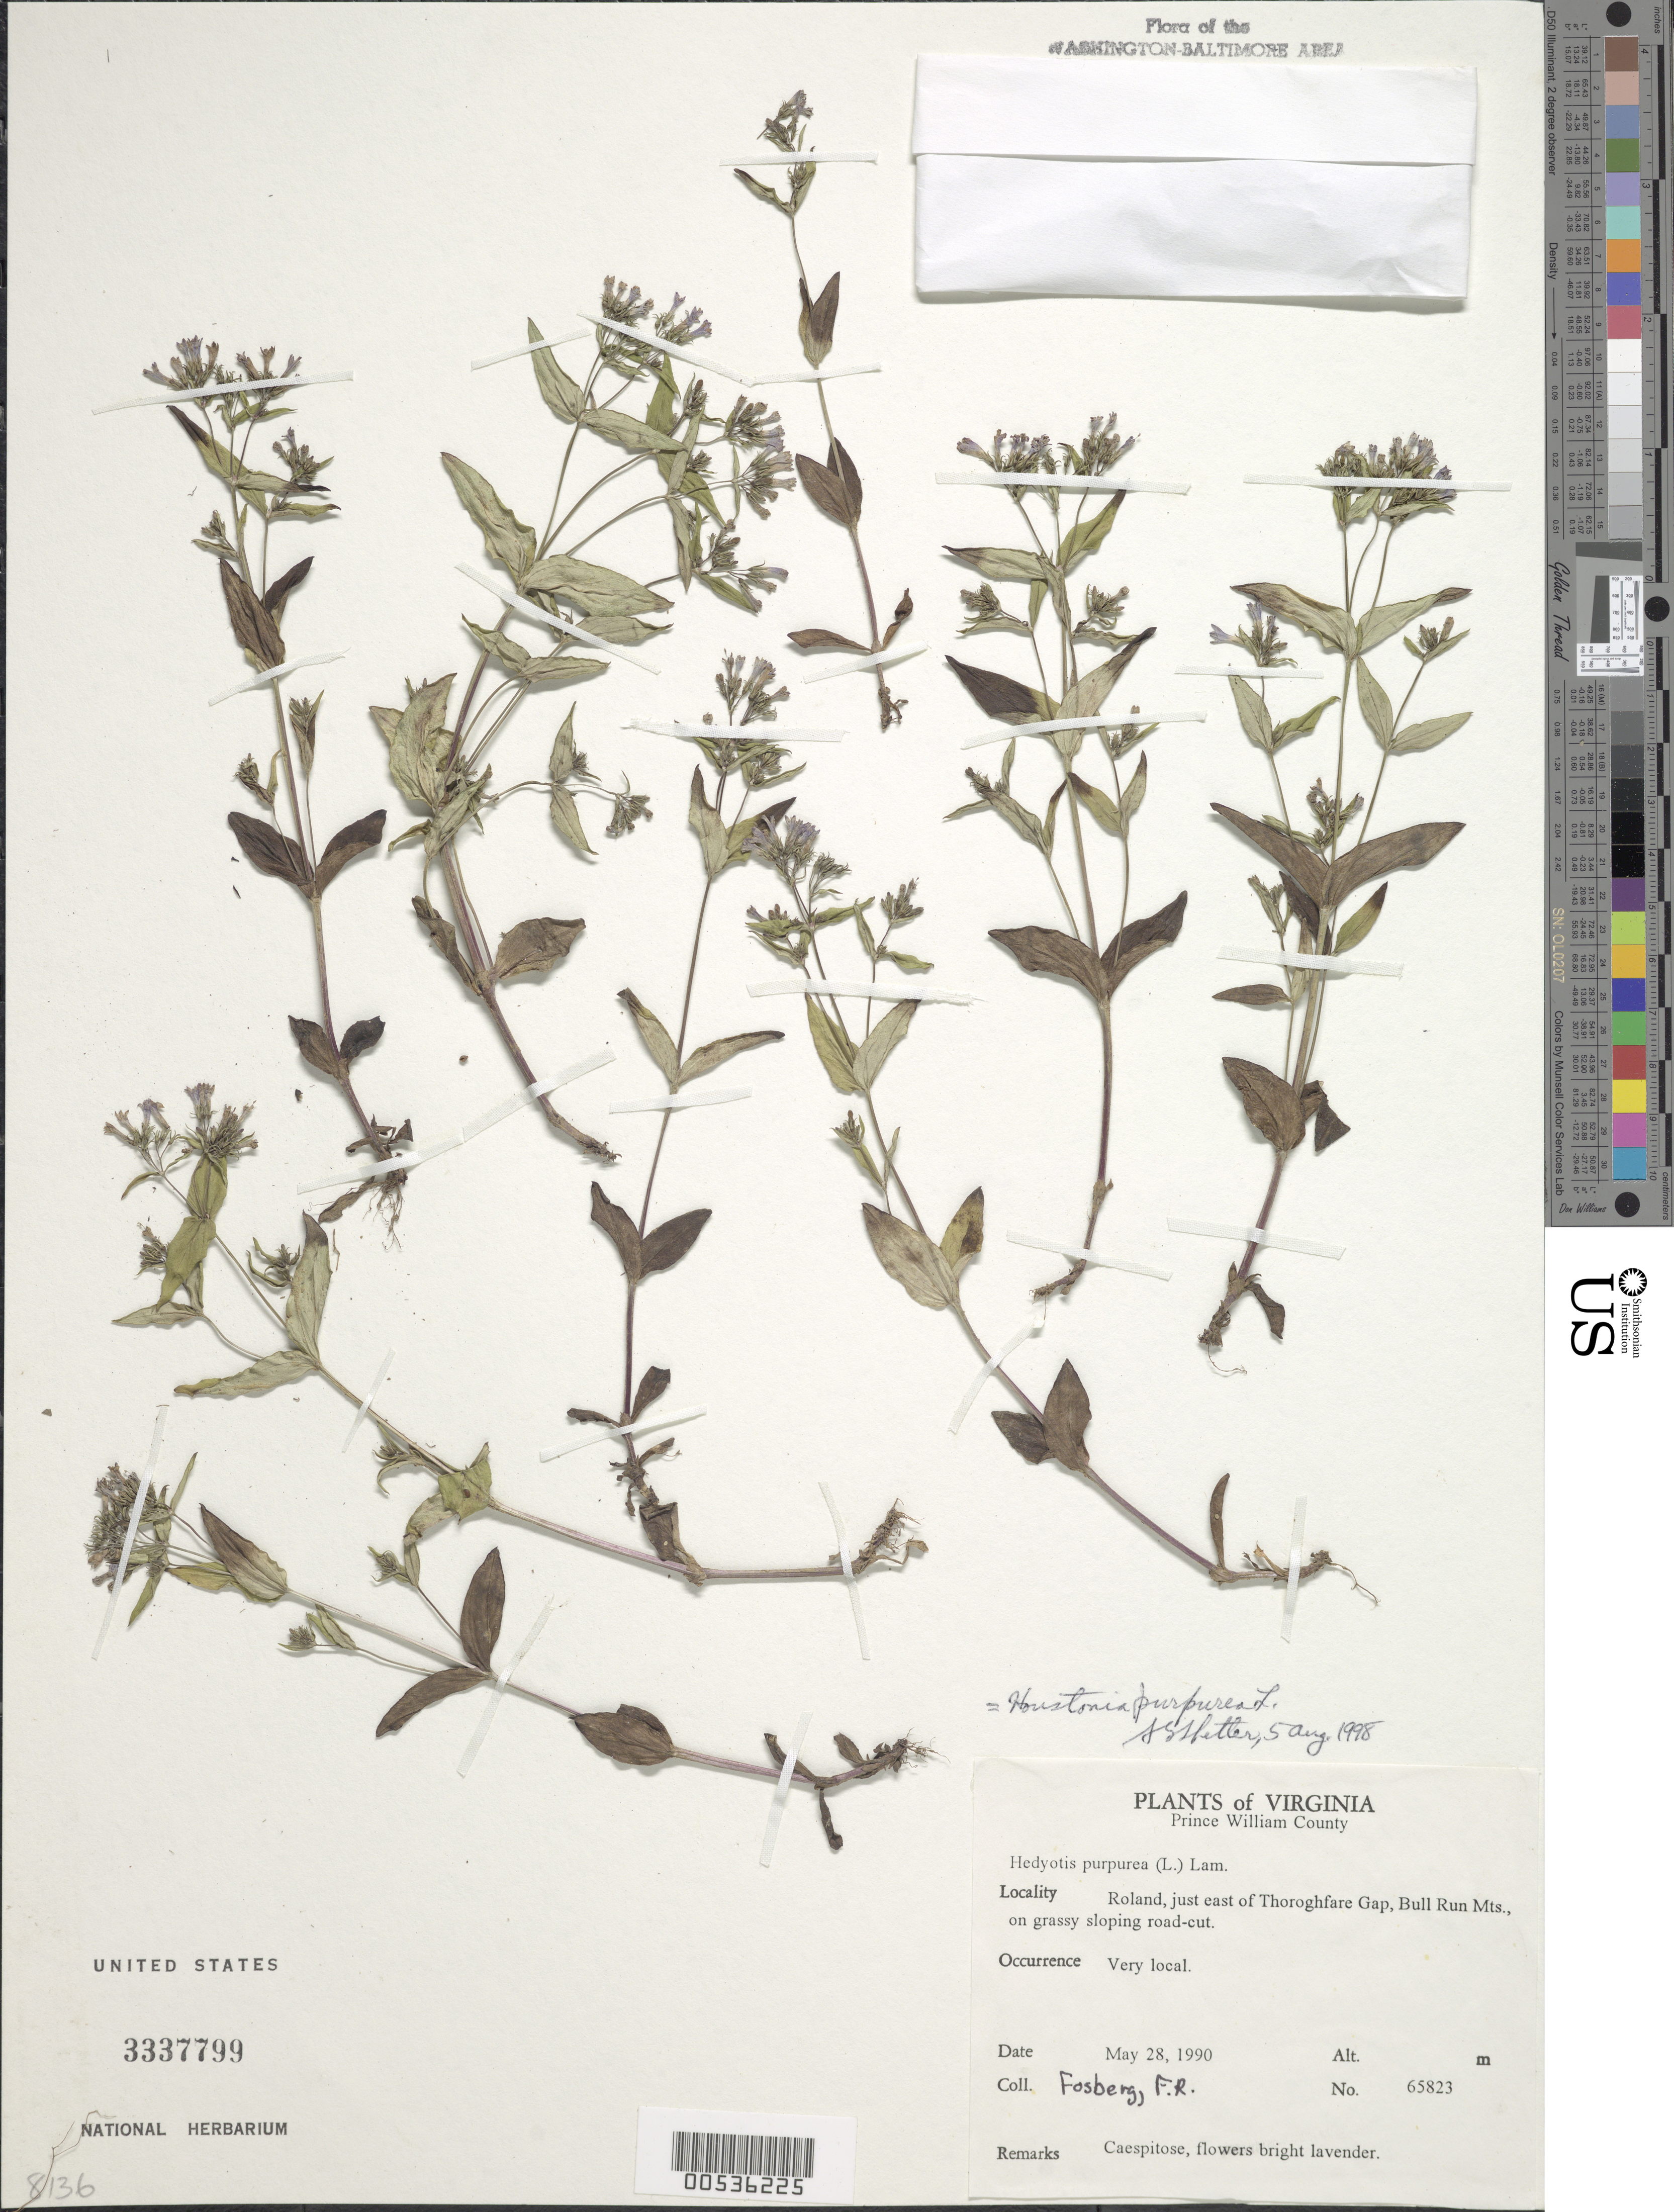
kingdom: Plantae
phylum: Tracheophyta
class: Magnoliopsida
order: Gentianales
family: Rubiaceae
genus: Houstonia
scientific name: Houstonia purpurea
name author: L.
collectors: F. R. Fosberg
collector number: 65823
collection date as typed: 28 May 1990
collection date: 1990-05-28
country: United States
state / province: Virginia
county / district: Prince William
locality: Roland, E to Thorofare Gap Bull Run Mts.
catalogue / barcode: US 3337800